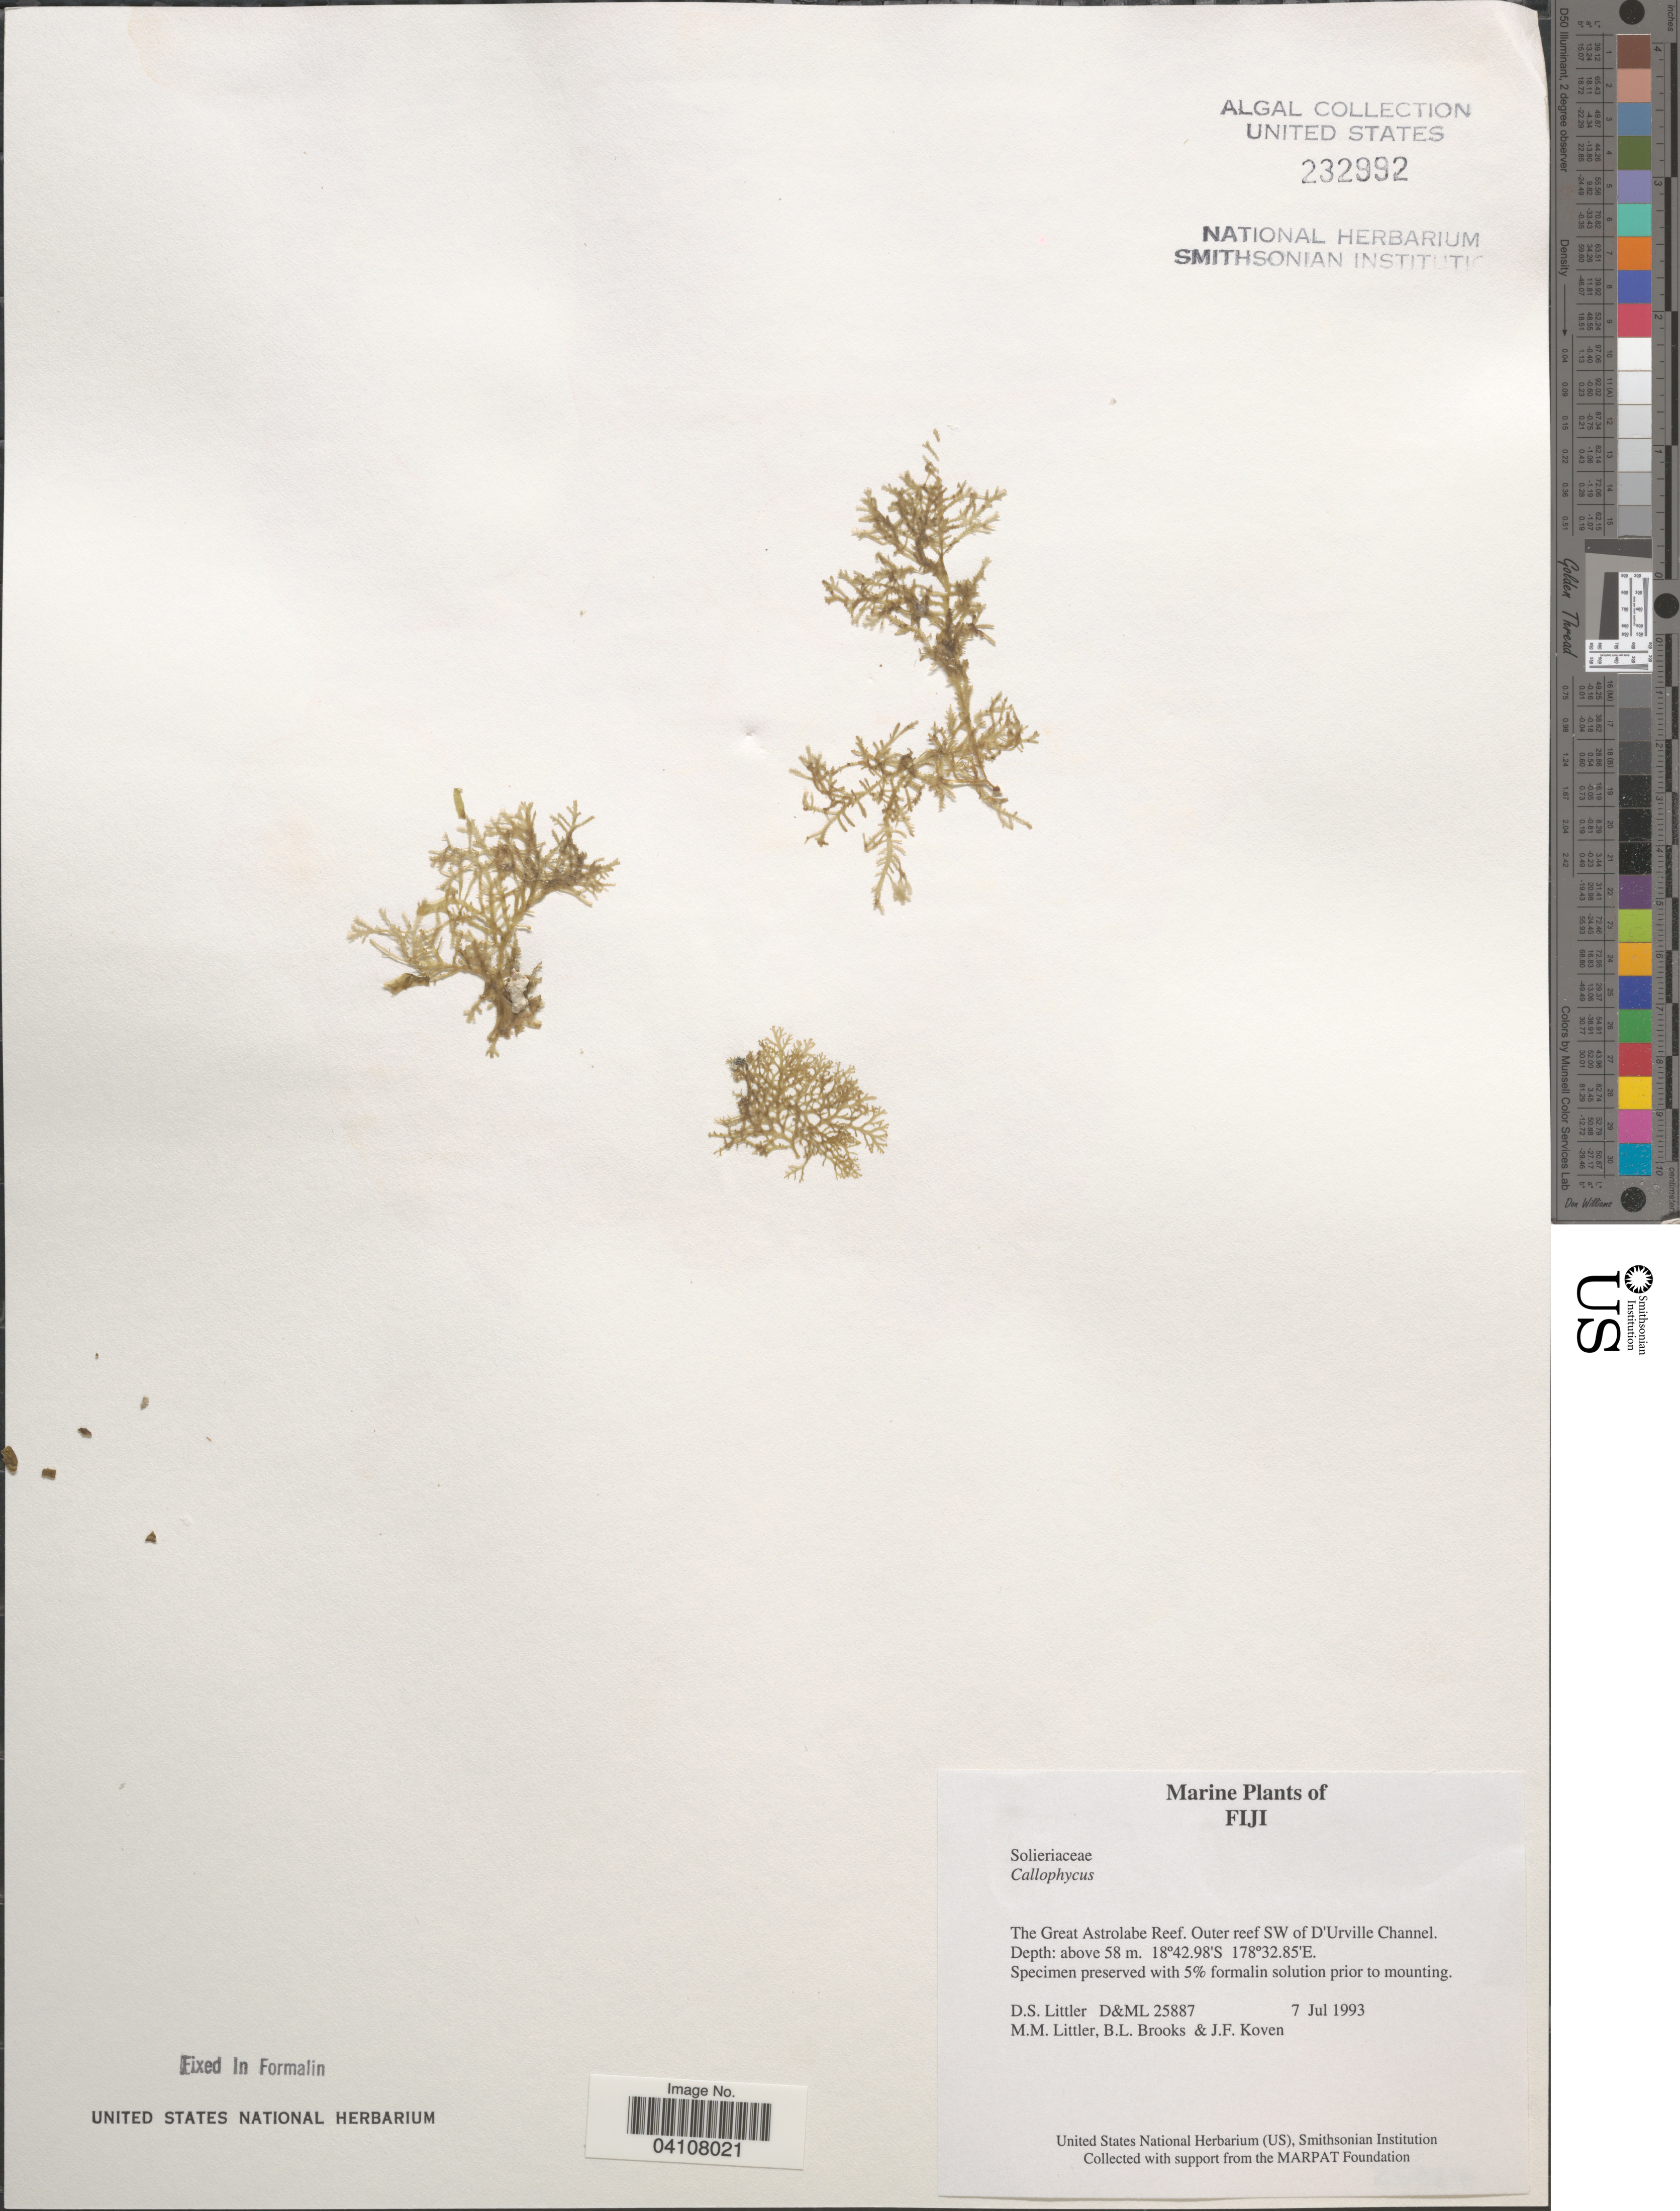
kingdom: Plantae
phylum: Rhodophyta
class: Florideophyceae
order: Gigartinales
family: Solieriaceae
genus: Callophycus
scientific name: Callophycus sp.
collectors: D. S. Littler, B. Brooks & J. Koven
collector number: D&ML25887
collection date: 1993-07-07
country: Fiji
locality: The Great Astrolabe Reef. Outer reef SW of D'Urville Channel.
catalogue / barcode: US 232992